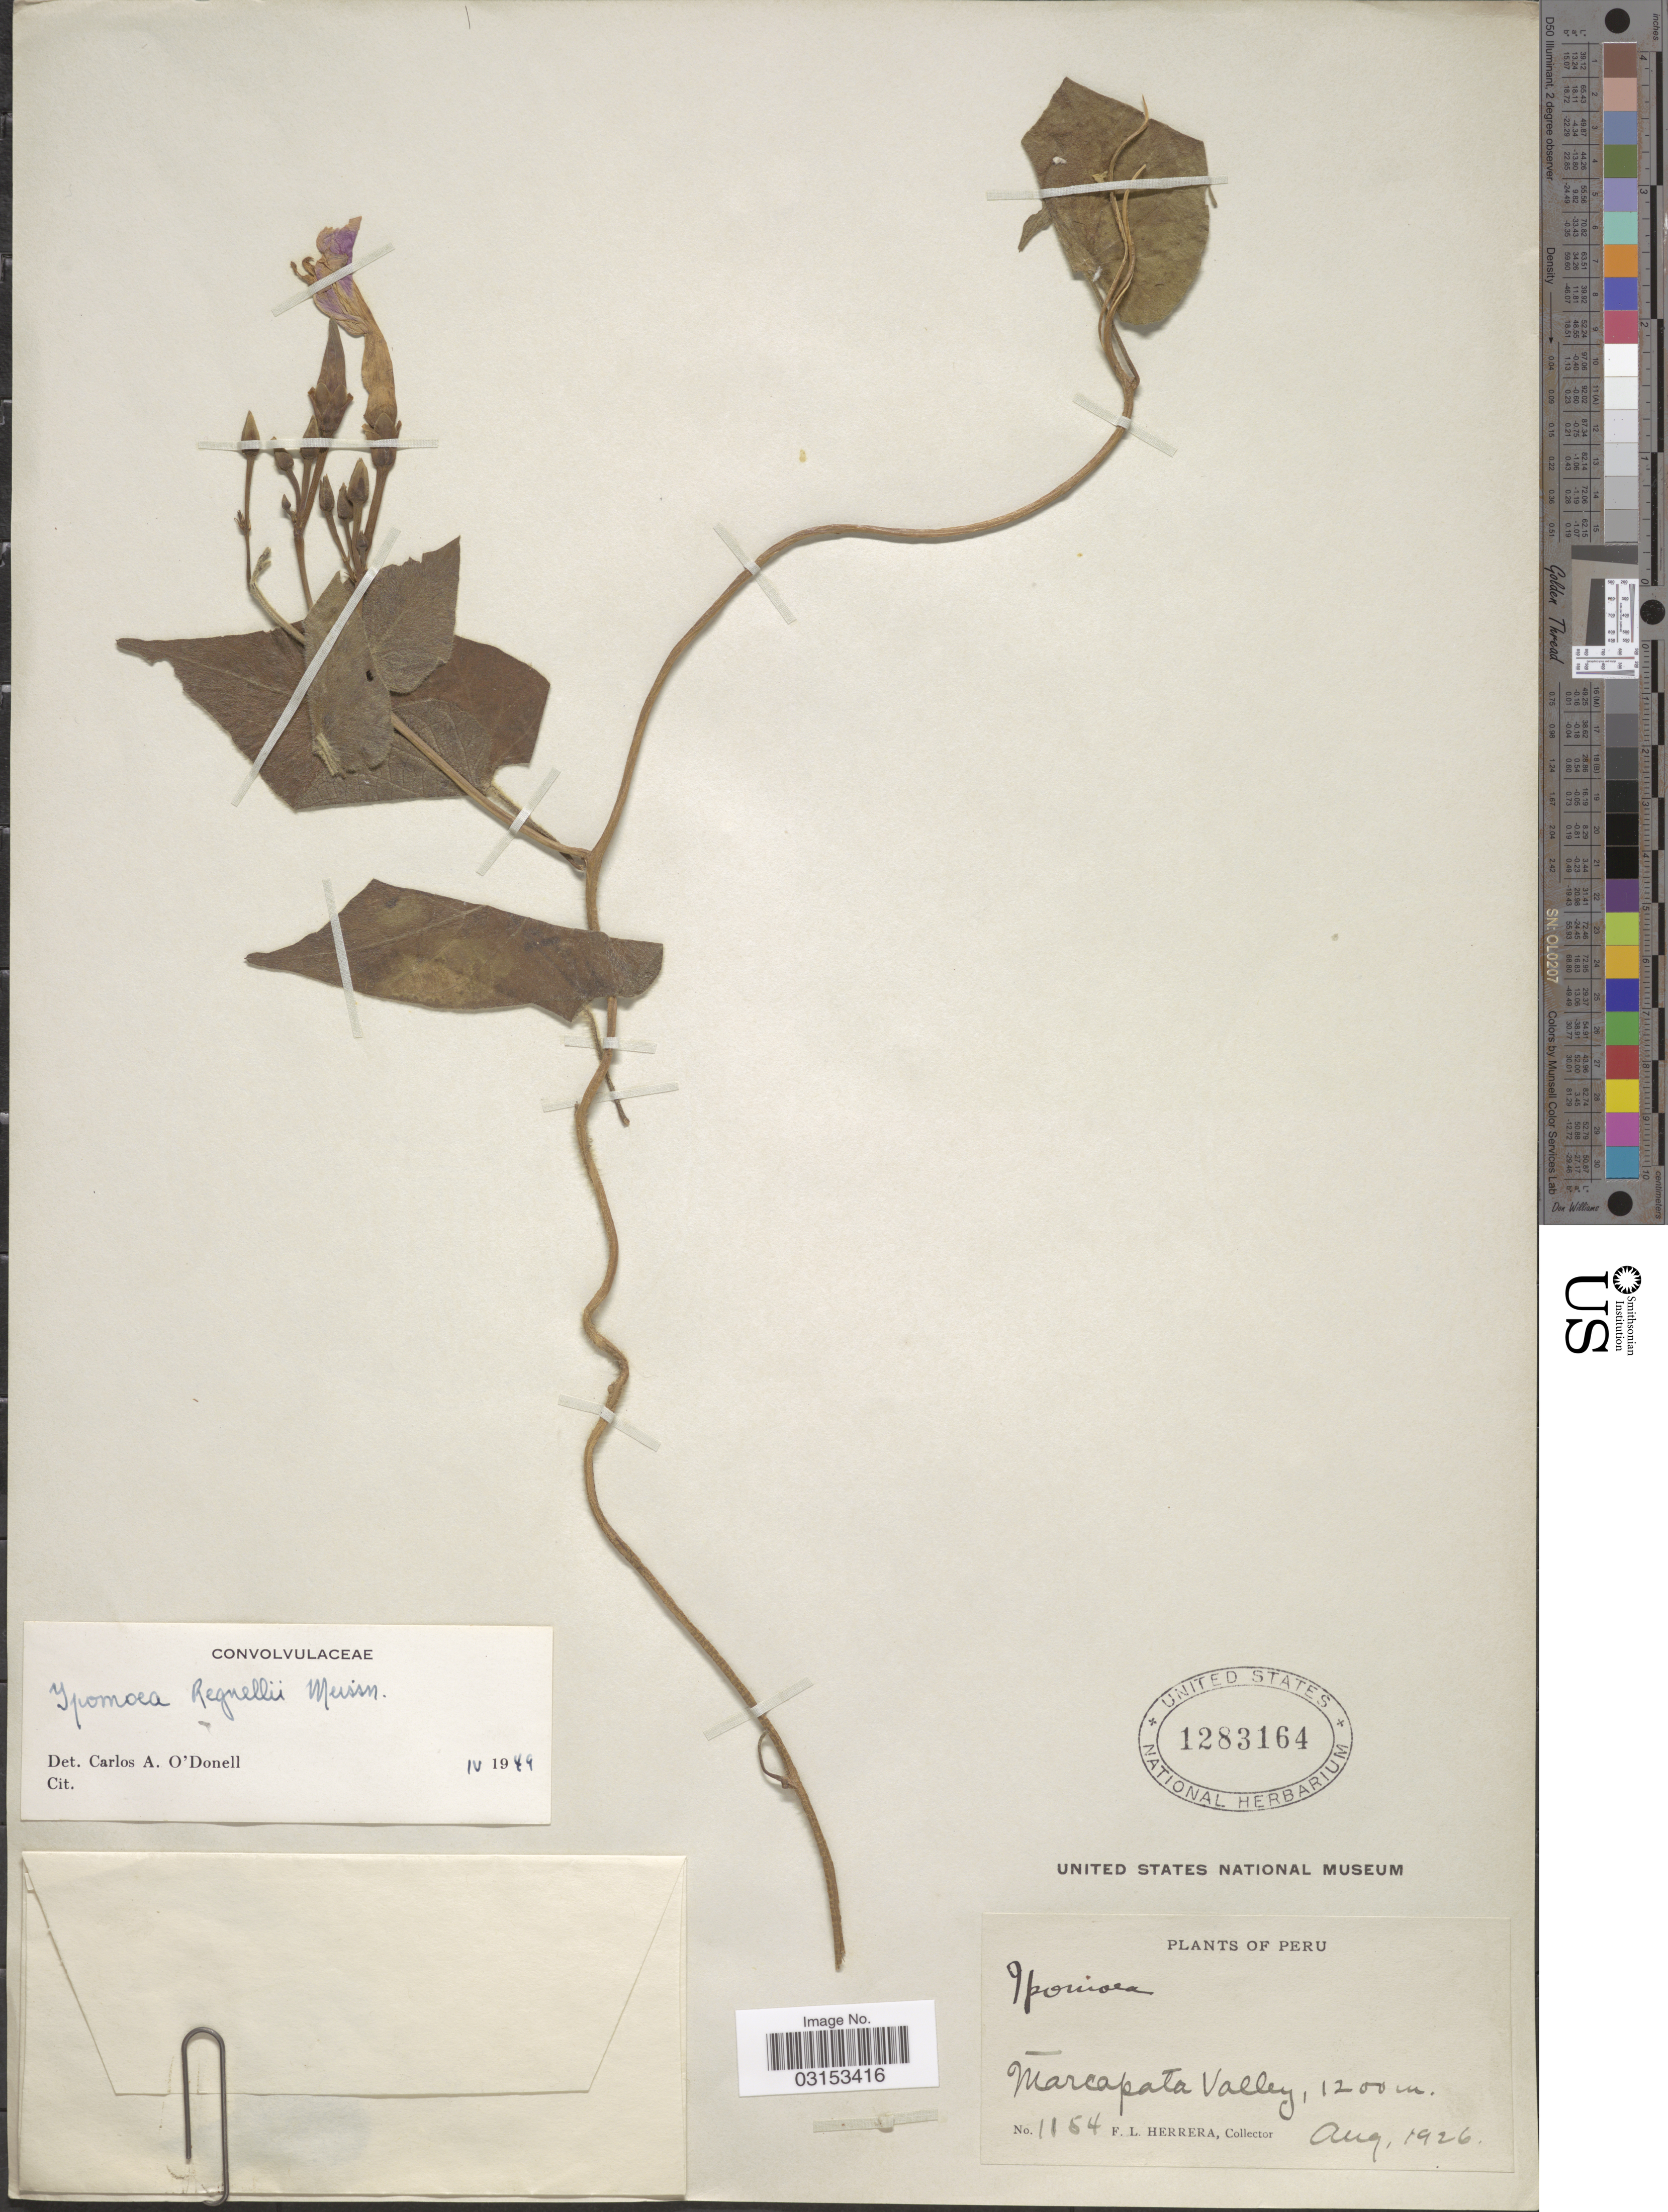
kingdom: Plantae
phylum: Tracheophyta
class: Magnoliopsida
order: Solanales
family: Convolvulaceae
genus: Ipomoea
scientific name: Ipomoea regnellii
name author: Meisn.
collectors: F. L. Herrera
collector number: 1154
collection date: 1926-08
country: Peru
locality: Marcapata Valley.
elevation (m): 1200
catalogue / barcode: US 1283164